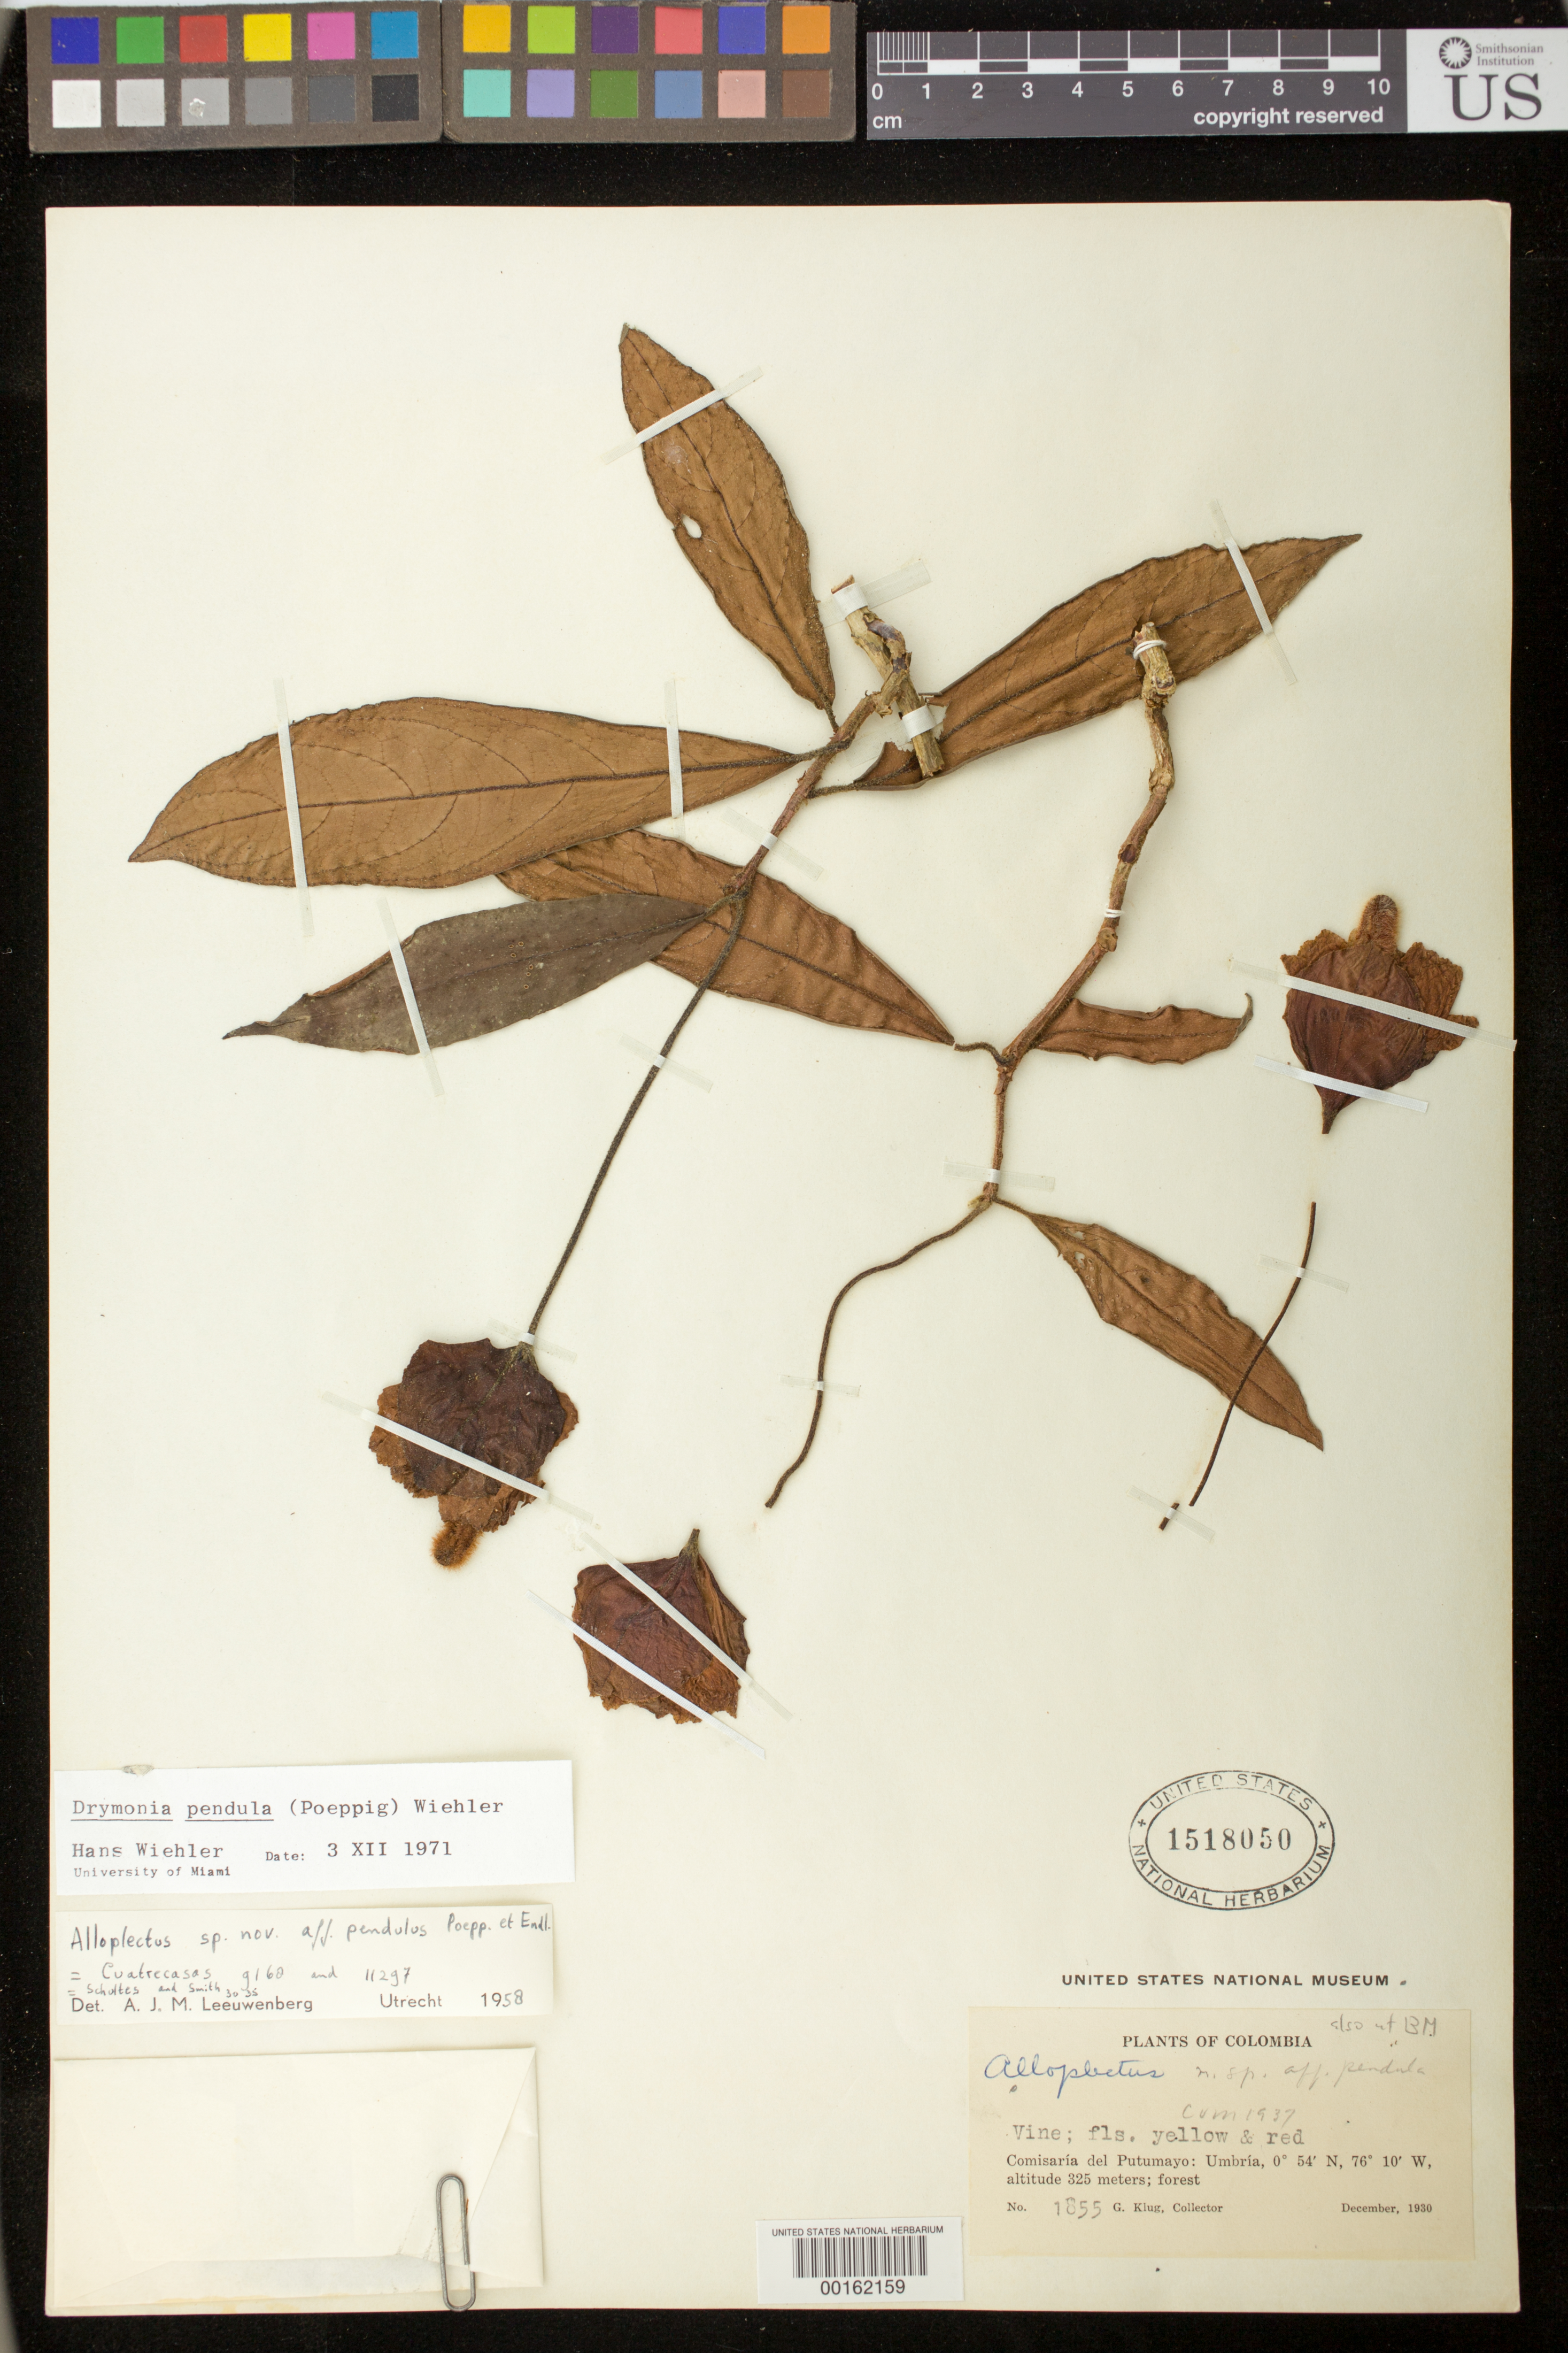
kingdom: Plantae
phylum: Tracheophyta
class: Magnoliopsida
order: Lamiales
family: Gesneriaceae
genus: Drymonia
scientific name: Drymonia pendula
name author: (Poepp.) Wiehler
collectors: G. Klug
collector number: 1855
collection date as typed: Dec 1930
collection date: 1930-12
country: Colombia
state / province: Putumayo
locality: Umbria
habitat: Forest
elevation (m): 325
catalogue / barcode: US 1518050